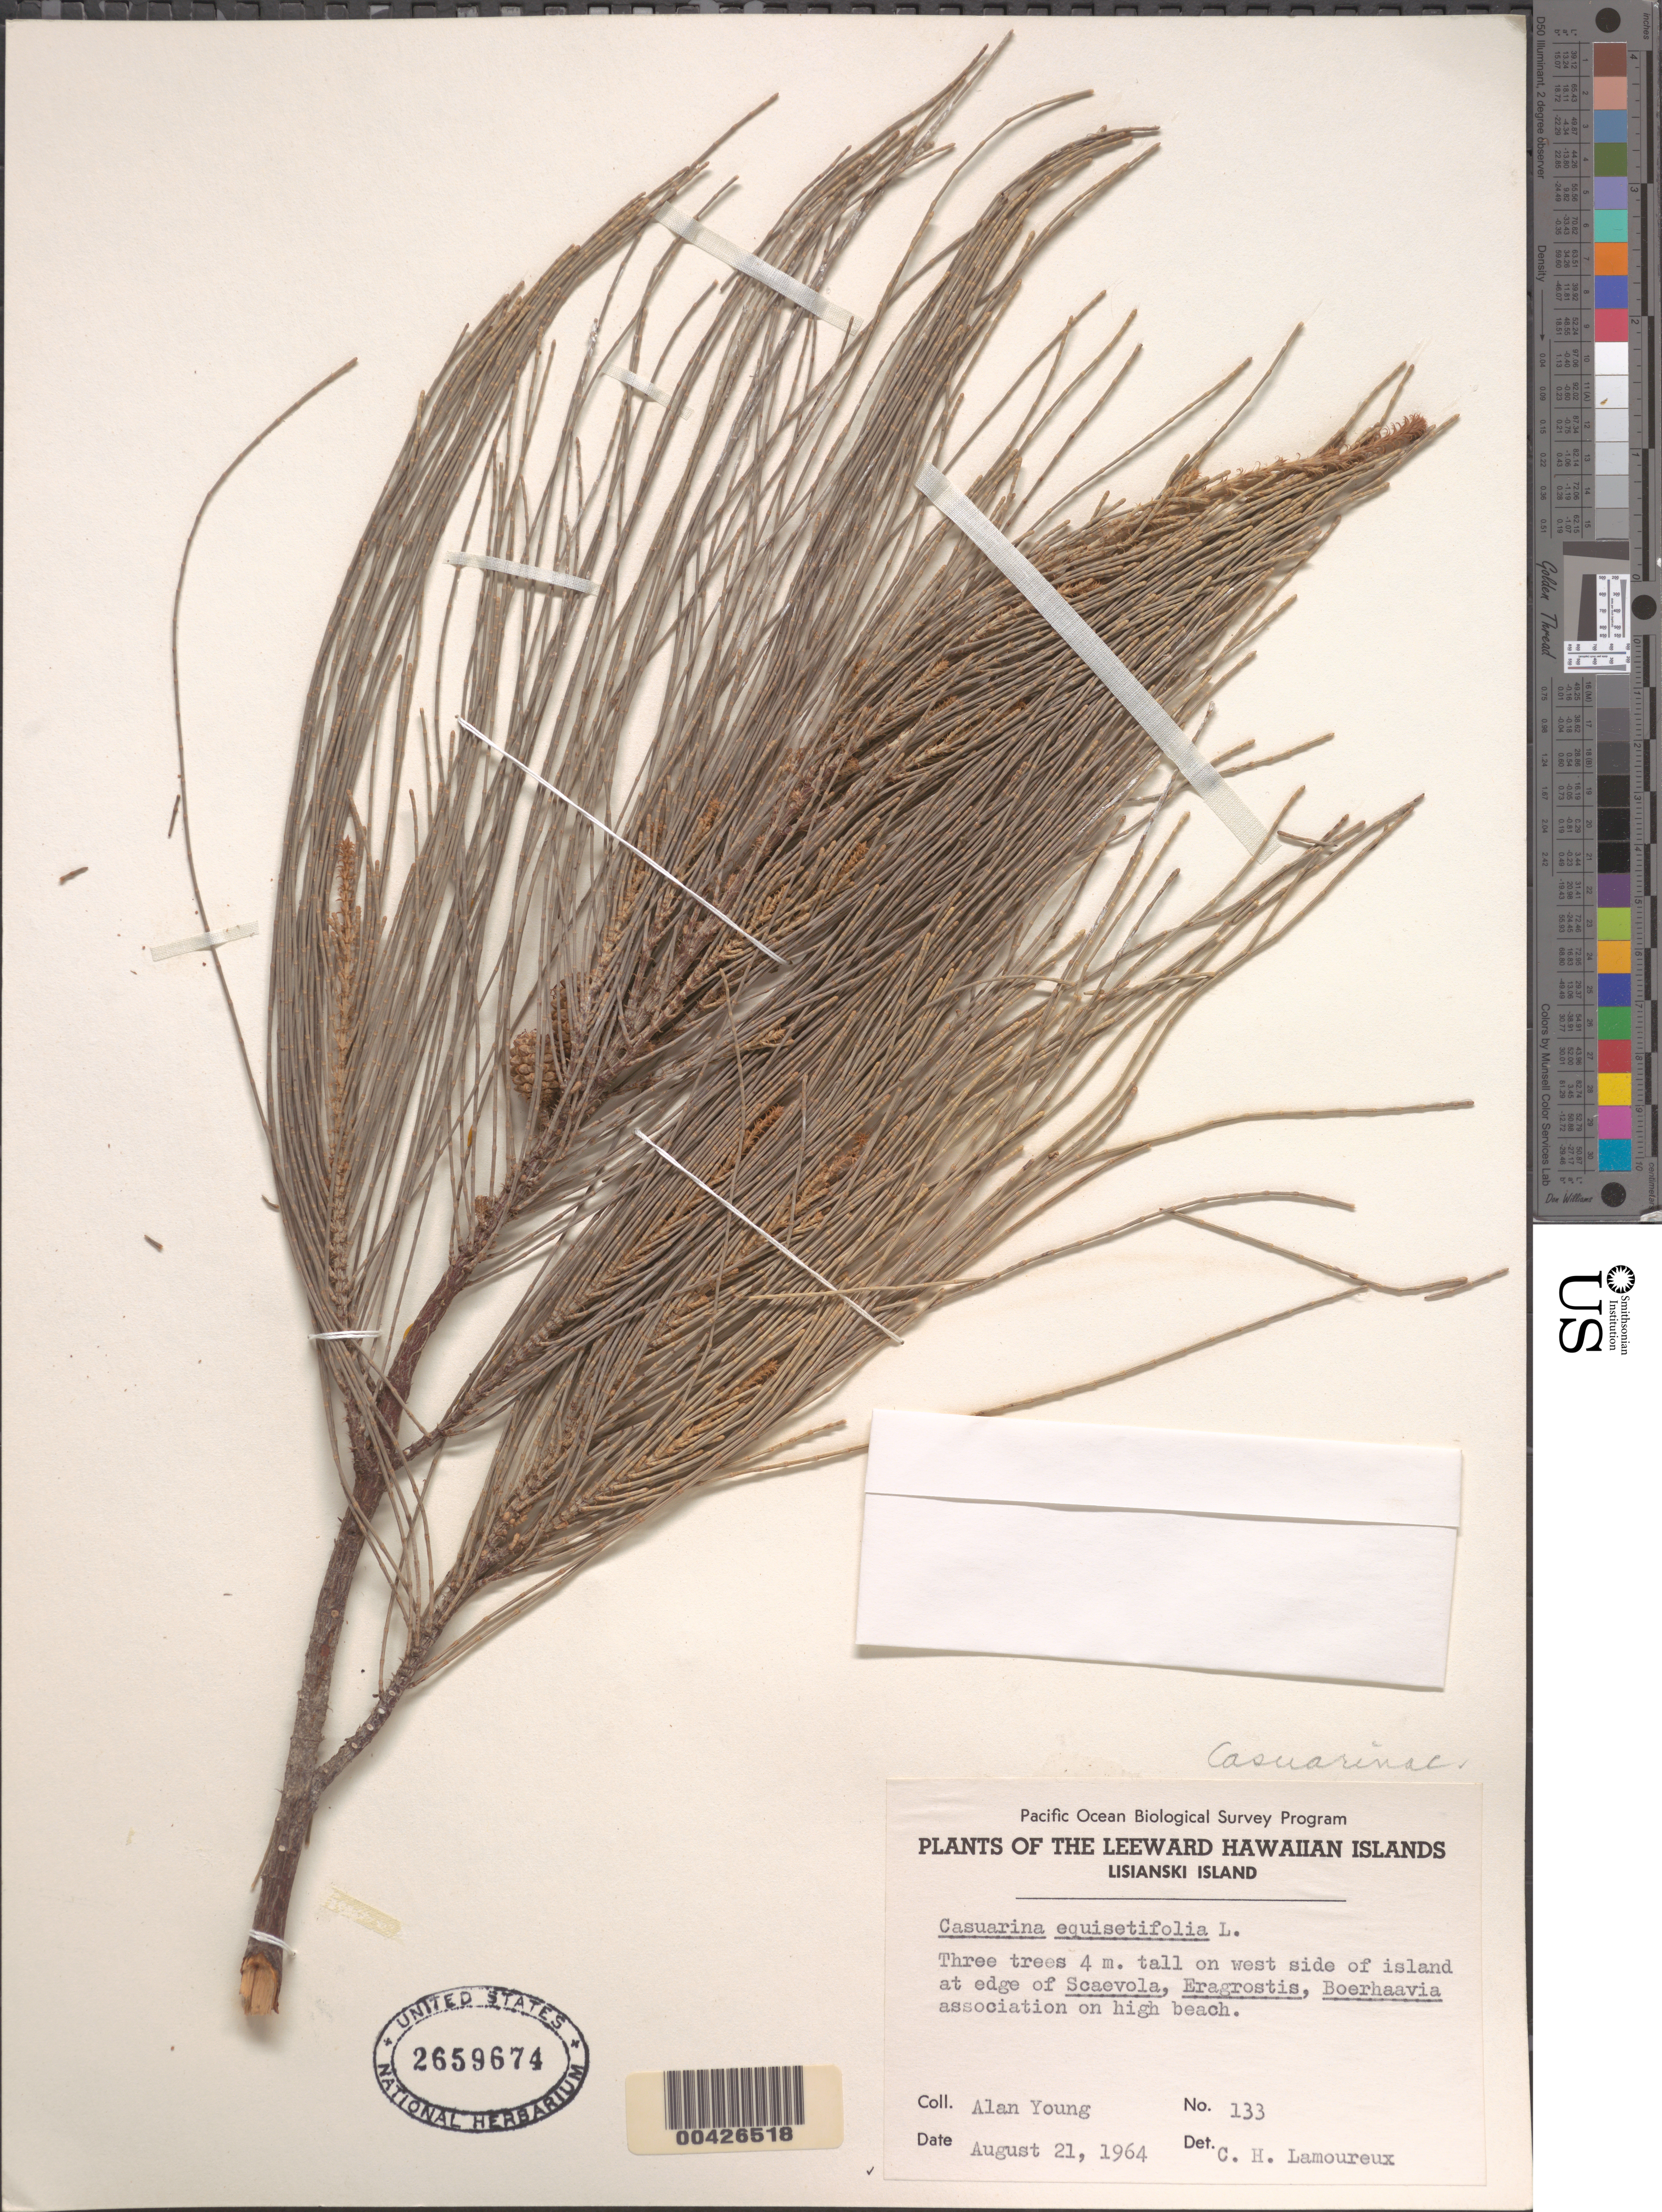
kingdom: Plantae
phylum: Tracheophyta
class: Magnoliopsida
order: Fagales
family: Casuarinaceae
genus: Casuarina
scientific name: Casuarina equisetifolia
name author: L.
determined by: Lamoureux, C. H.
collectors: A. Young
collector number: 133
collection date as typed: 21 Aug 1964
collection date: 1964-08-21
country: United States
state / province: Hawaii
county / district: Honolulu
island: Lisianski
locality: West side of island on high beach.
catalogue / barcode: US 2659674